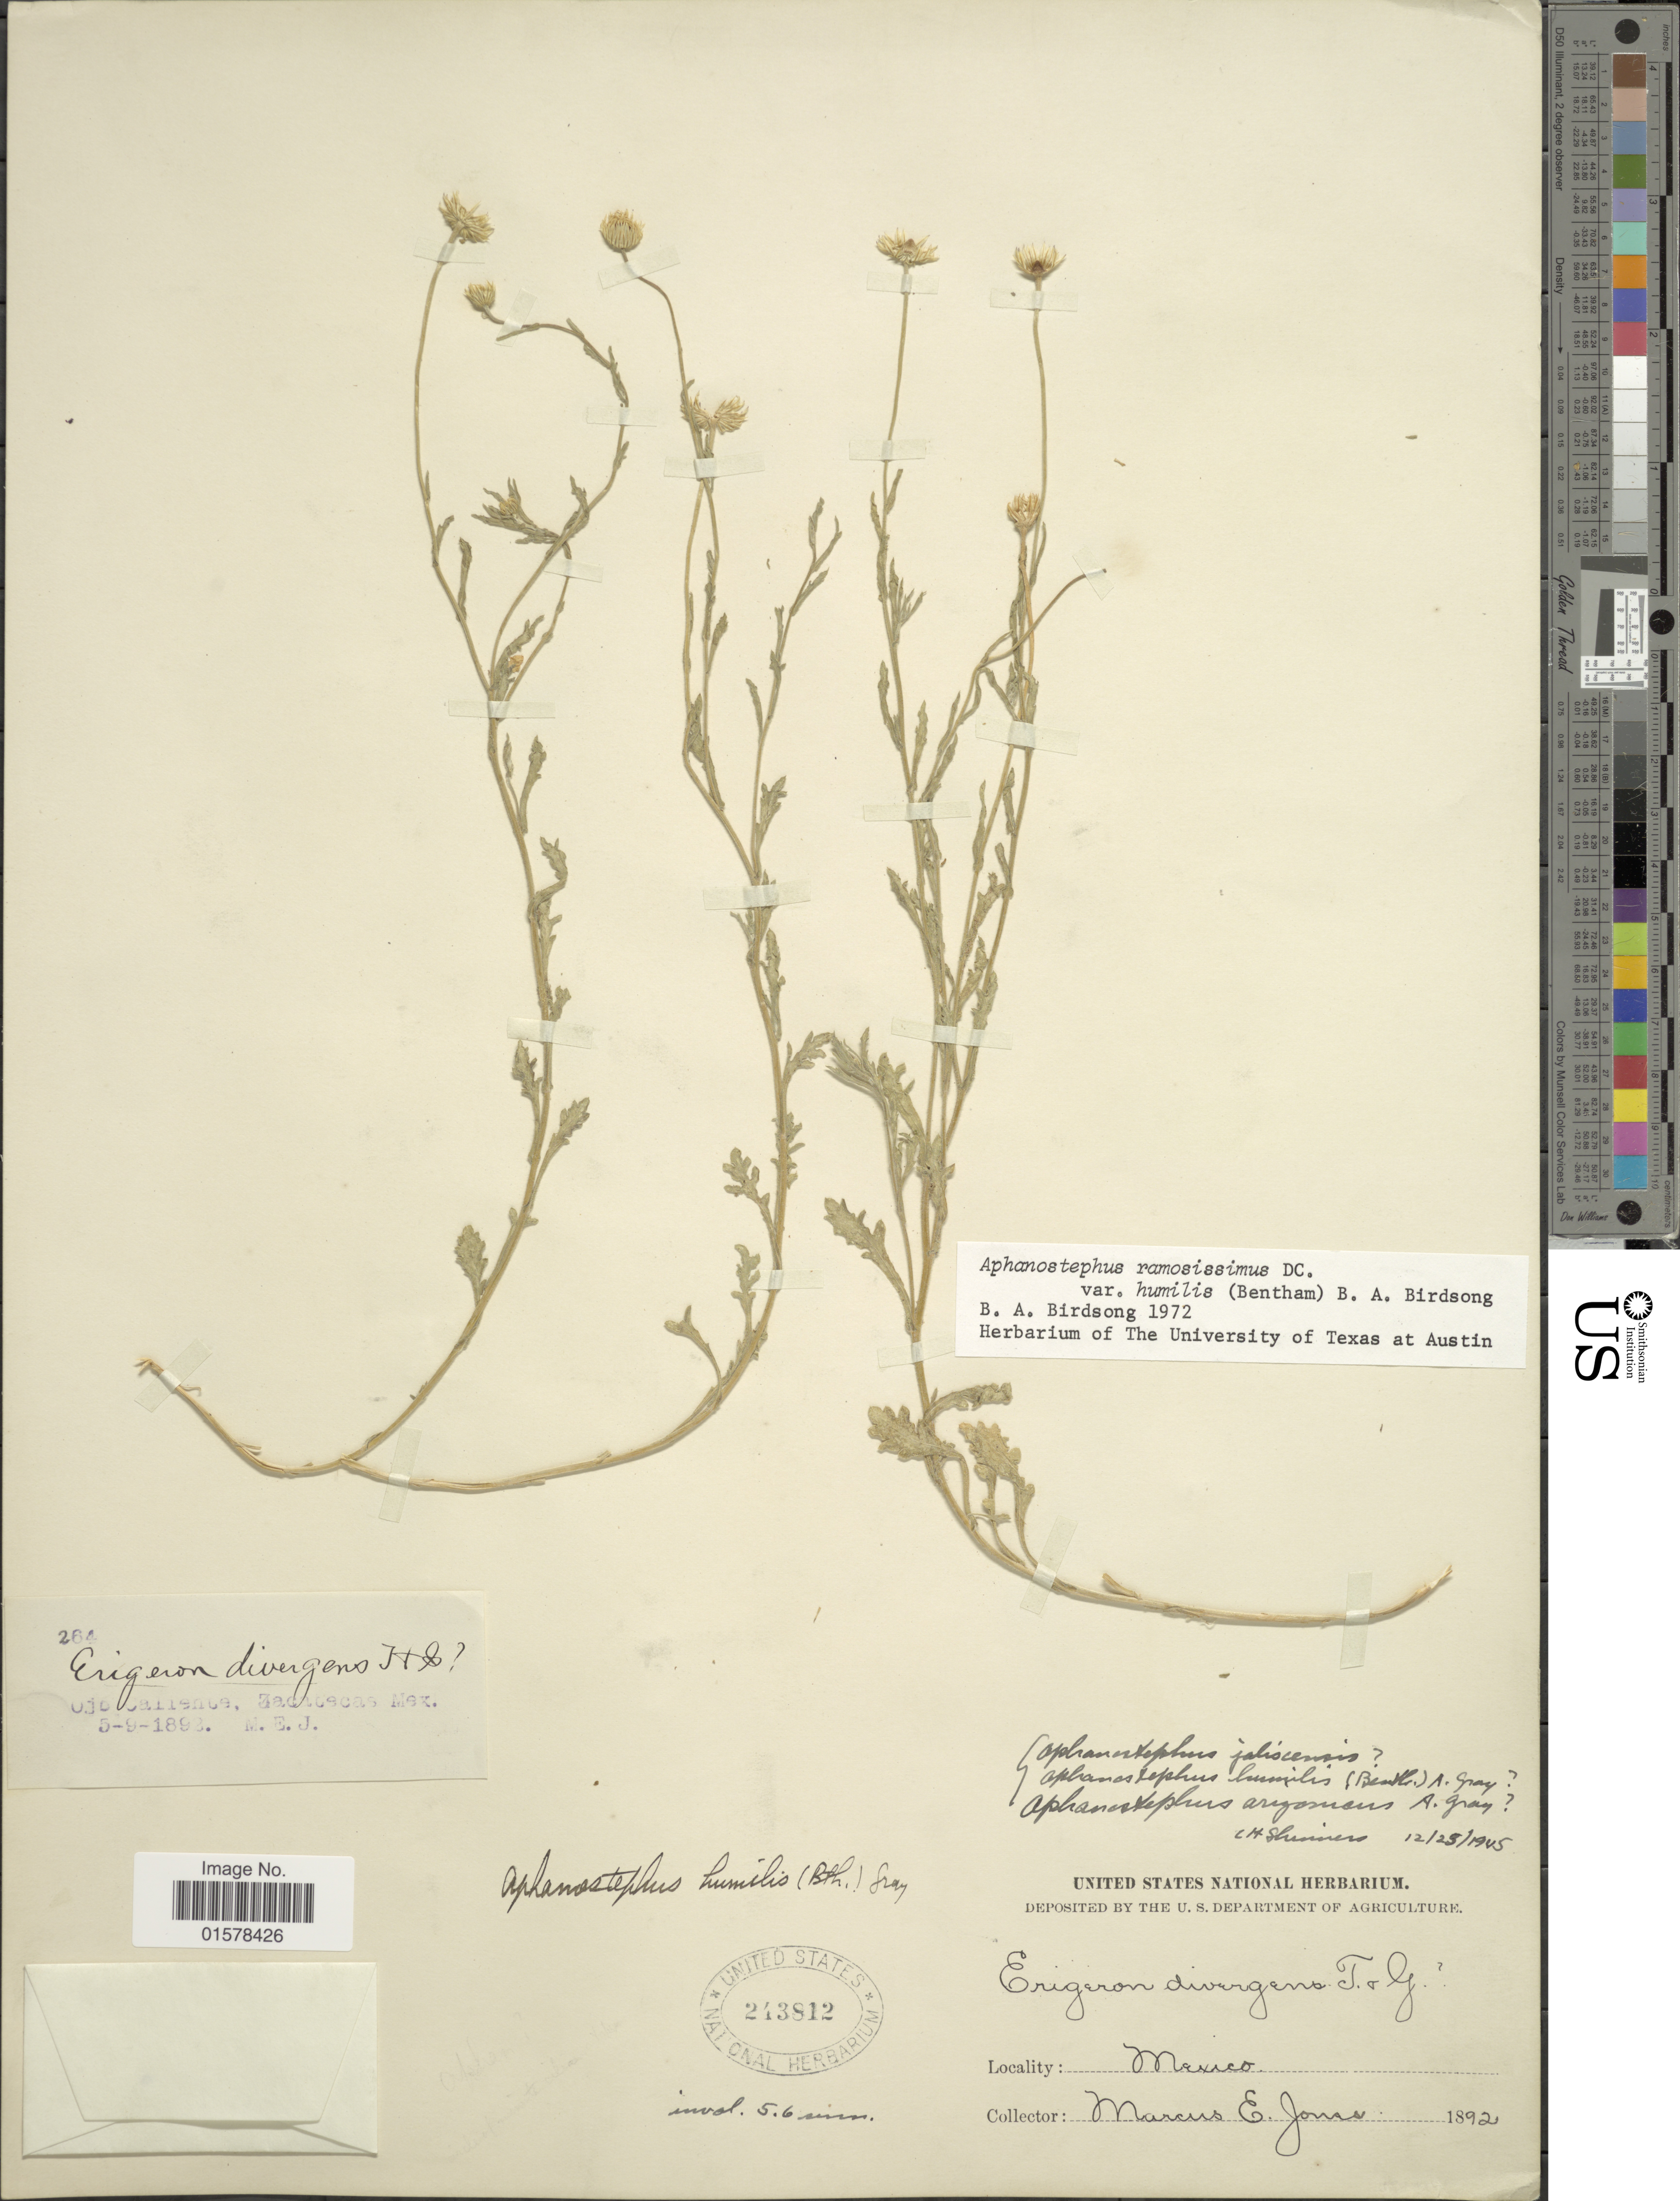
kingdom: Plantae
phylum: Tracheophyta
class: Magnoliopsida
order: Asterales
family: Asteraceae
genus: Aphanostephus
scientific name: Aphanostephus ramosissimus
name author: DC.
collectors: M. Jonas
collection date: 1892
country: Mexico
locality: Mexico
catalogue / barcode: US 243812